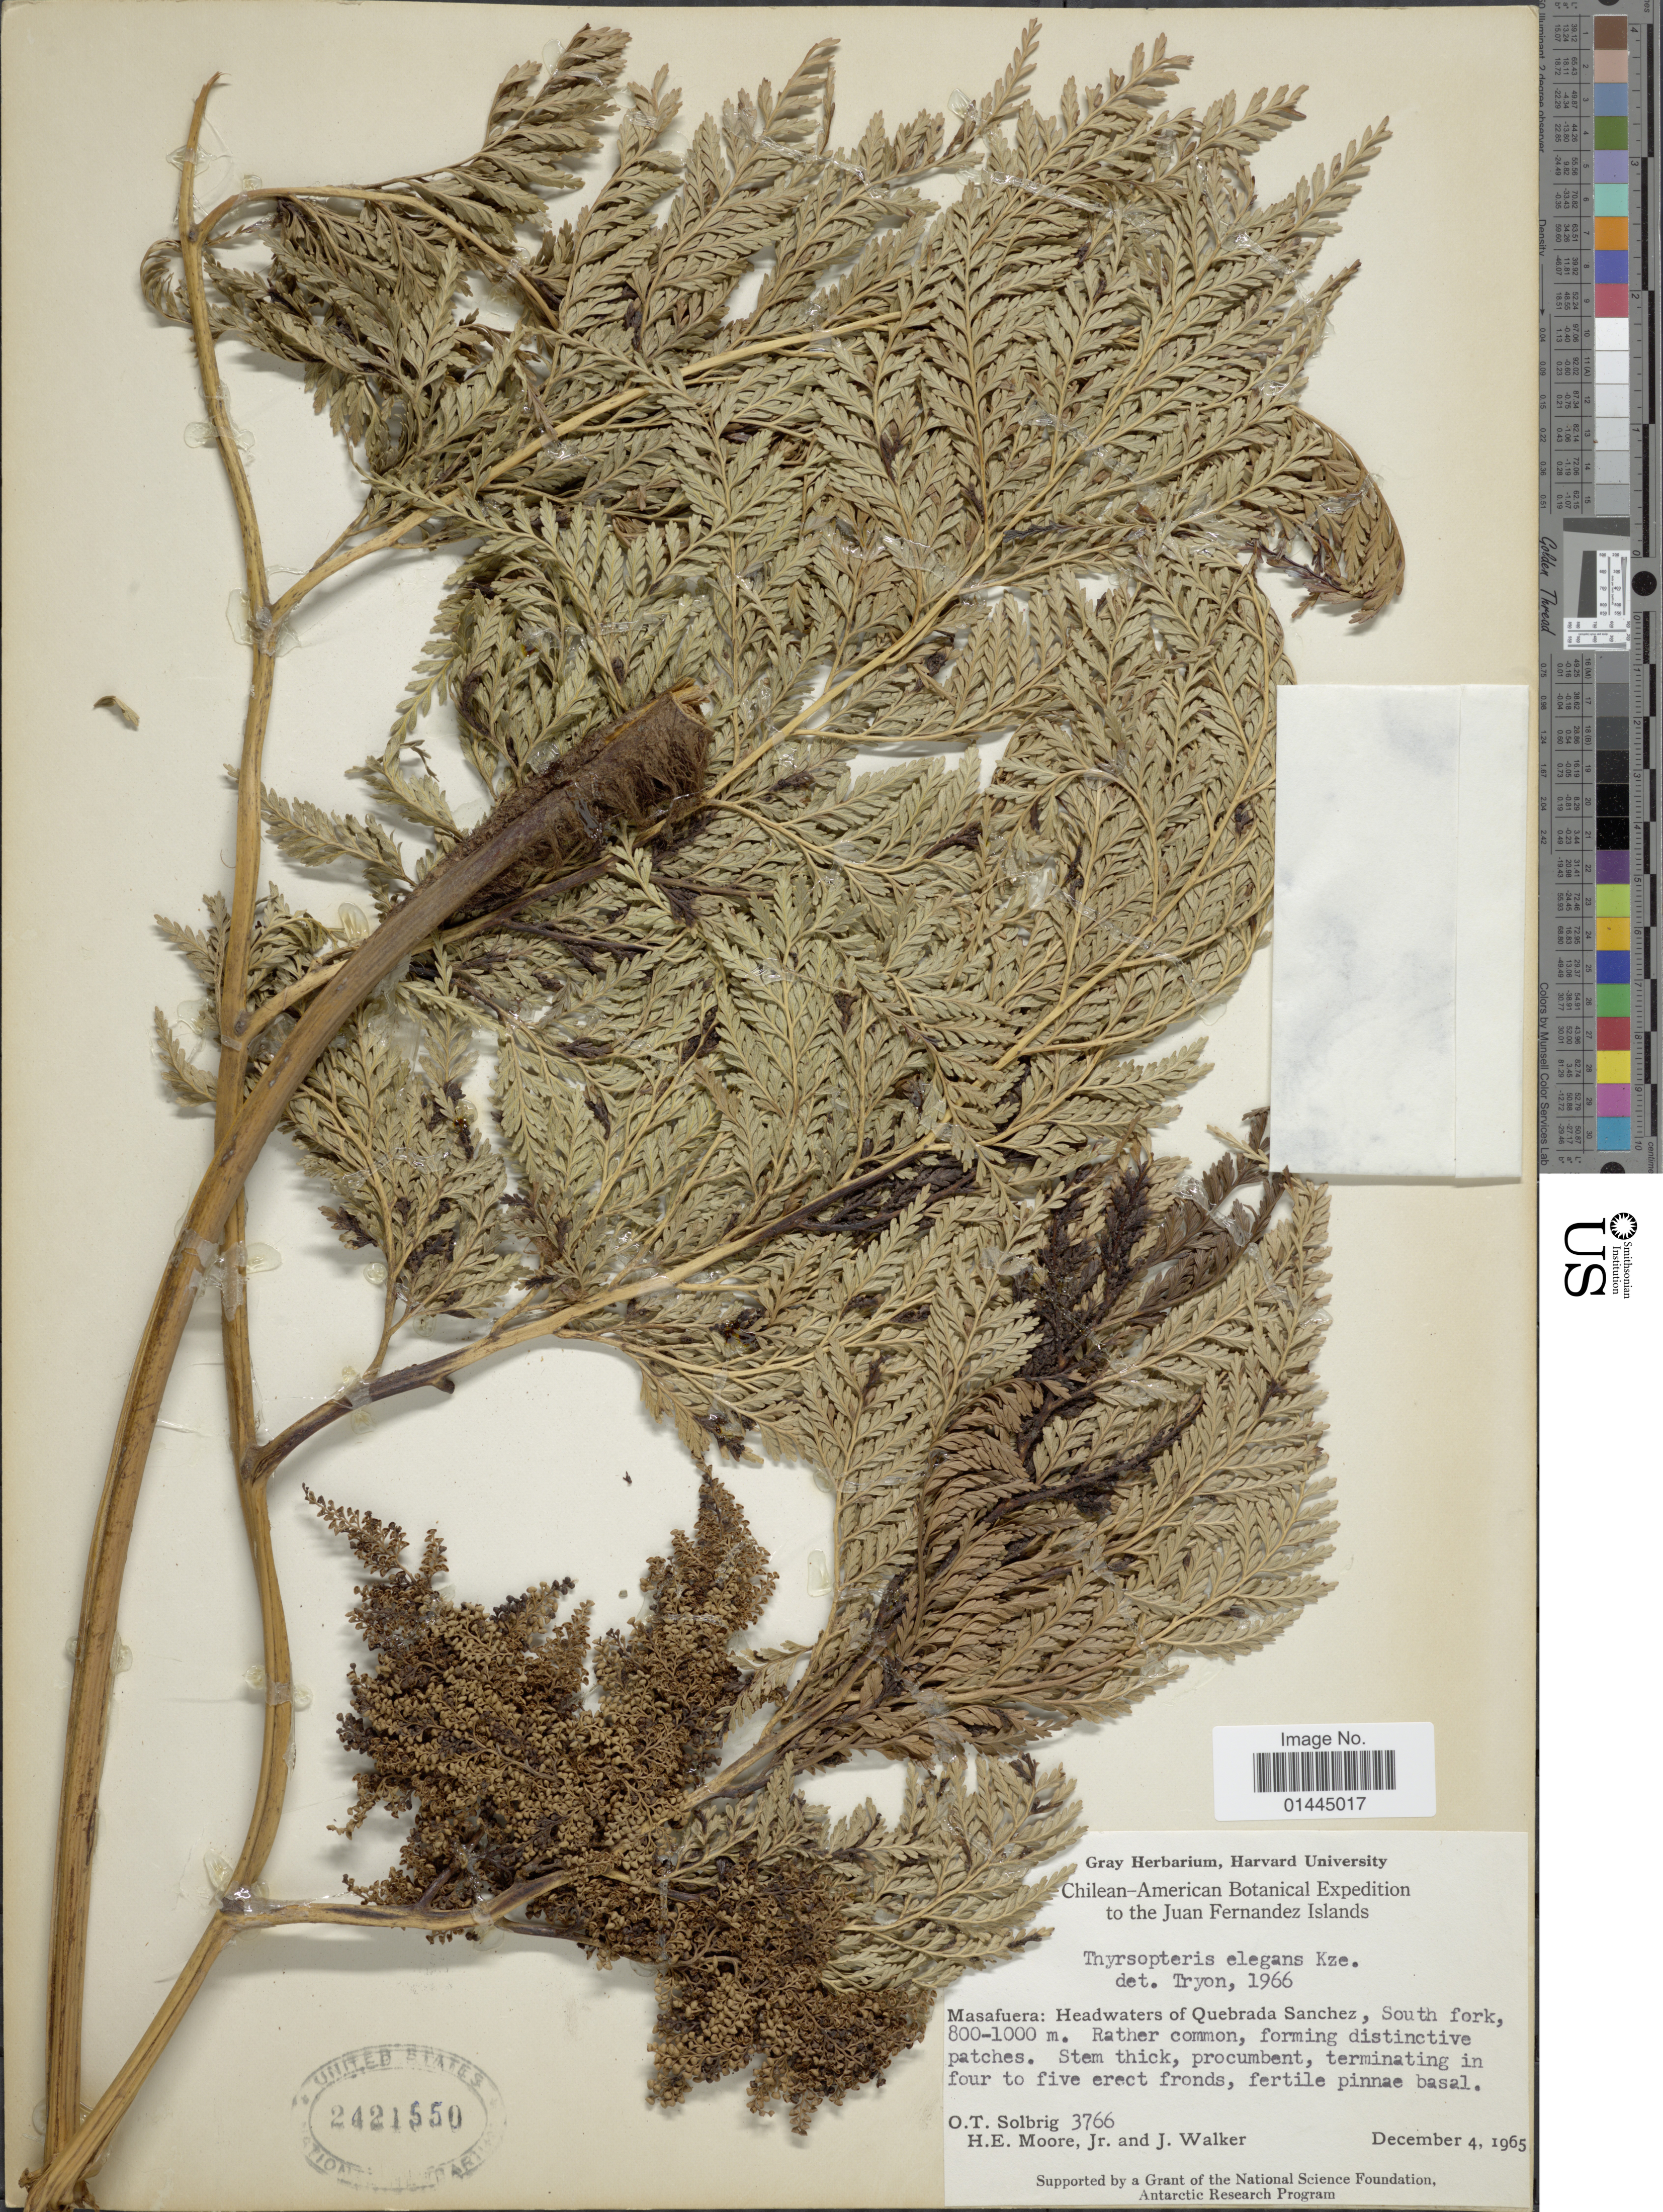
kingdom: Plantae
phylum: Tracheophyta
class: Polypodiopsida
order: Cyatheales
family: Thyrsopteridaceae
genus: Thyrsopteris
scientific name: Thyrsopteris elegans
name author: Kunze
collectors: O. T. Solbrig, H. Moore & J. Walker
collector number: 3766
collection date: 1965-12-04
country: Chile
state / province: Valparaíso (V)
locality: Juan Fernandez Islands, Masatierra: Headwaters of Quebrada Sanchez, South fork.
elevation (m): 800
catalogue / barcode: US 2421550